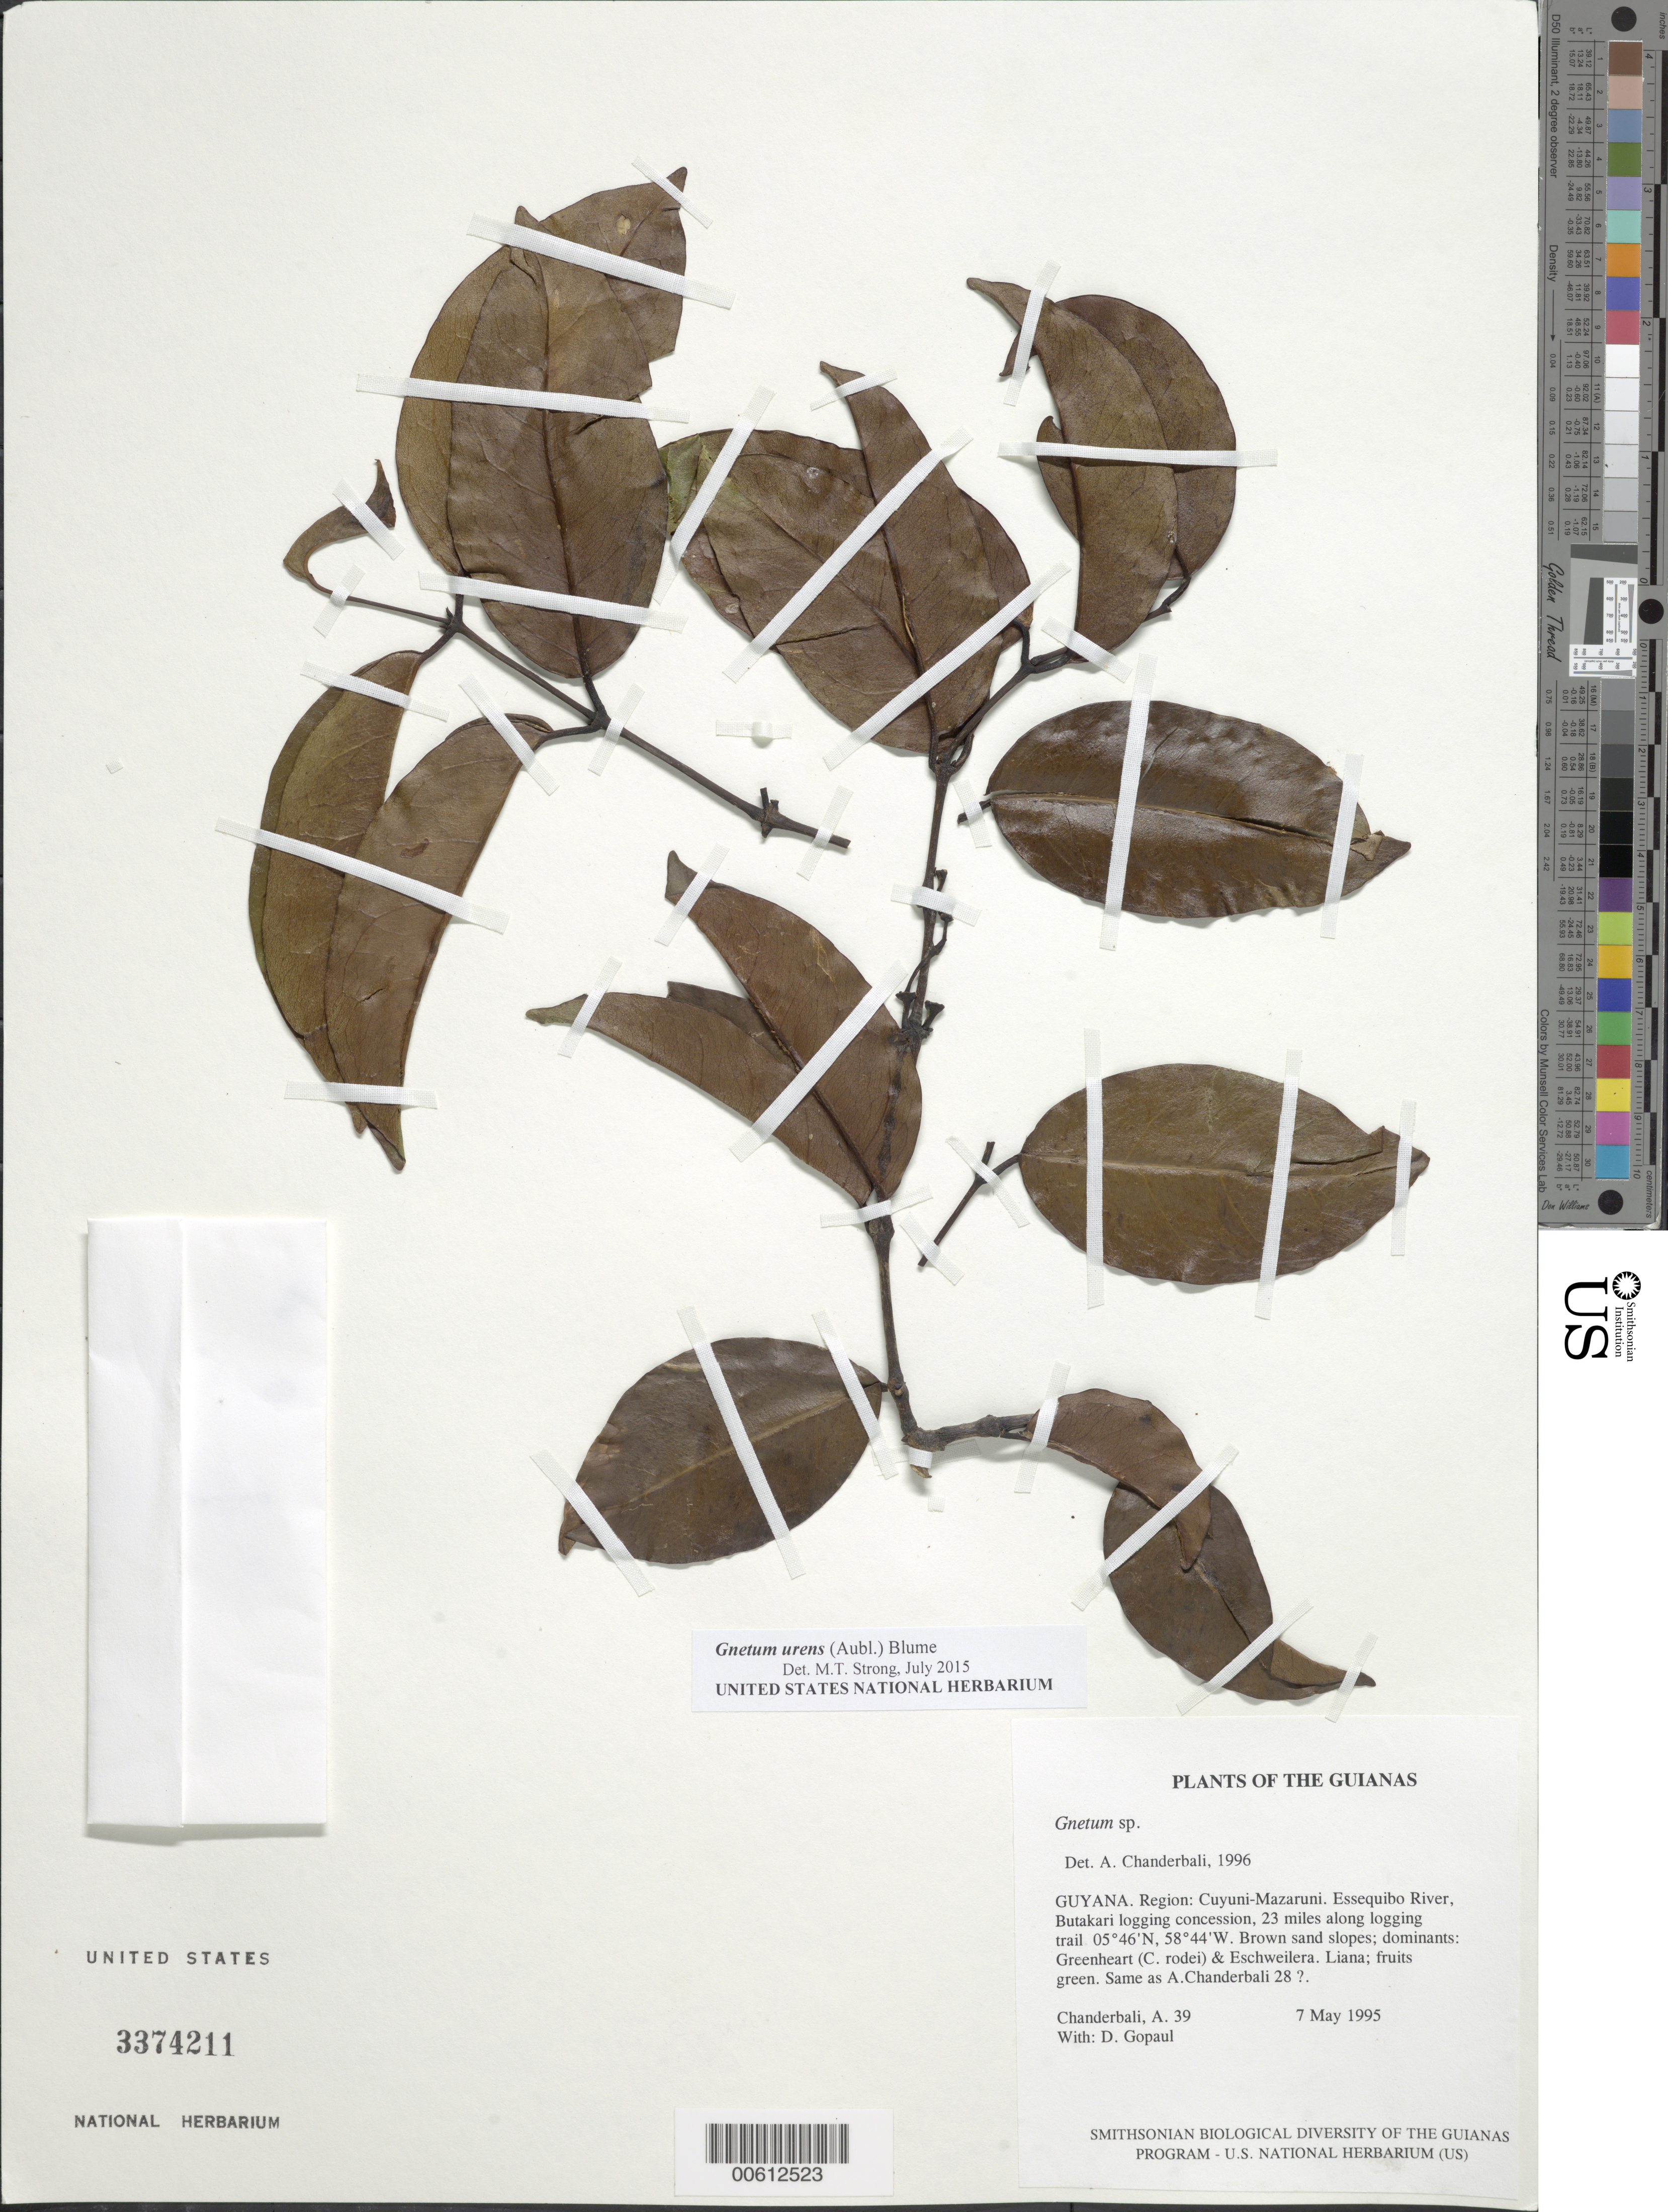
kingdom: Plantae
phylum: Tracheophyta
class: Gnetopsida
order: Gnetales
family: Gnetaceae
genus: Gnetum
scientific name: Gnetum urens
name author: (Aubl.) Blume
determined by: Strong, M. T., (US), Smithsonian Institution - National Museum of Natural History (UNITED STATES)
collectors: A. S. Chanderbali & D. Gopaul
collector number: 0039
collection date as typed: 7 May 1995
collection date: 1995-05-07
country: Guyana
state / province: Cuyuni-Mazaruni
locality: Essequibo River, Butakari logging concession, 23 miles along logging trail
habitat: Brown sand slopes; dominants: Greenheart (C. rodei) & Eschweilera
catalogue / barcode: US 3374211